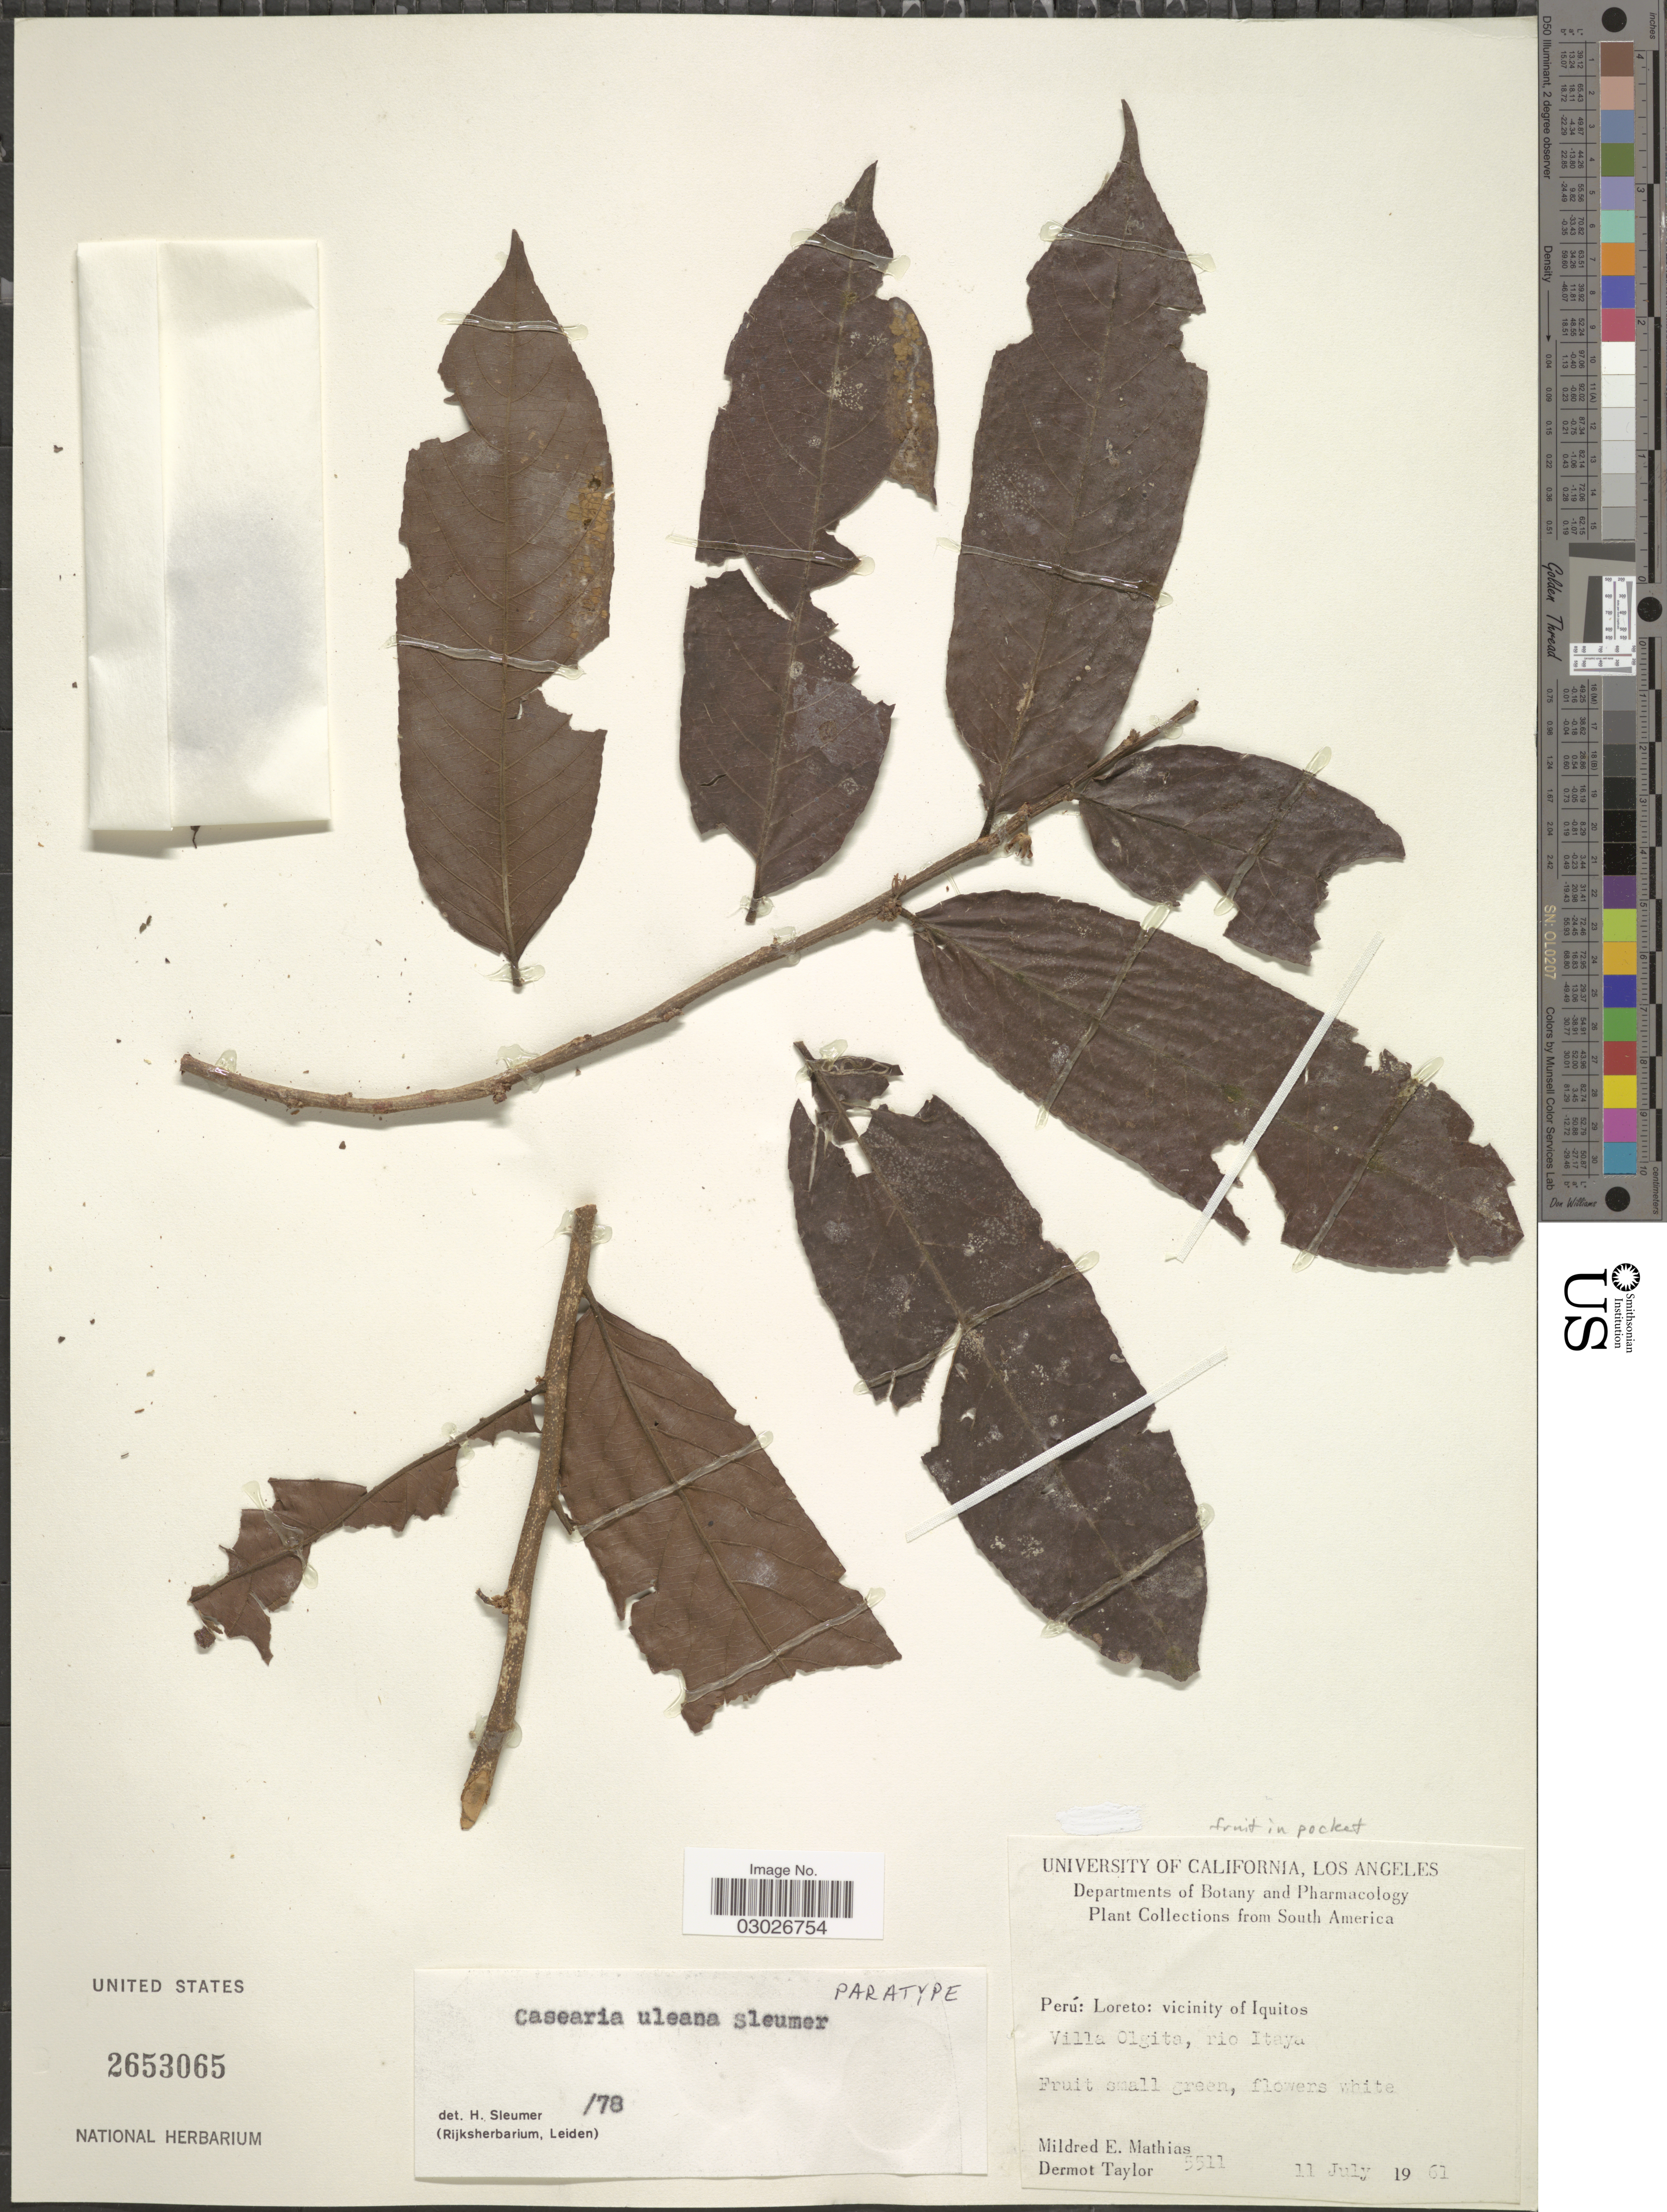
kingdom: Plantae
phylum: Tracheophyta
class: Magnoliopsida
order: Malpighiales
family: Salicaceae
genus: Casearia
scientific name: Casearia uleana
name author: Sleumer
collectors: M. E. Mathias & D. Taylor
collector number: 5511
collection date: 1961-07-11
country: Peru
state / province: Loreto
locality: Vicinity of Iquitos. Villa Olgita, rio Itaya.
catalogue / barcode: US 2653065